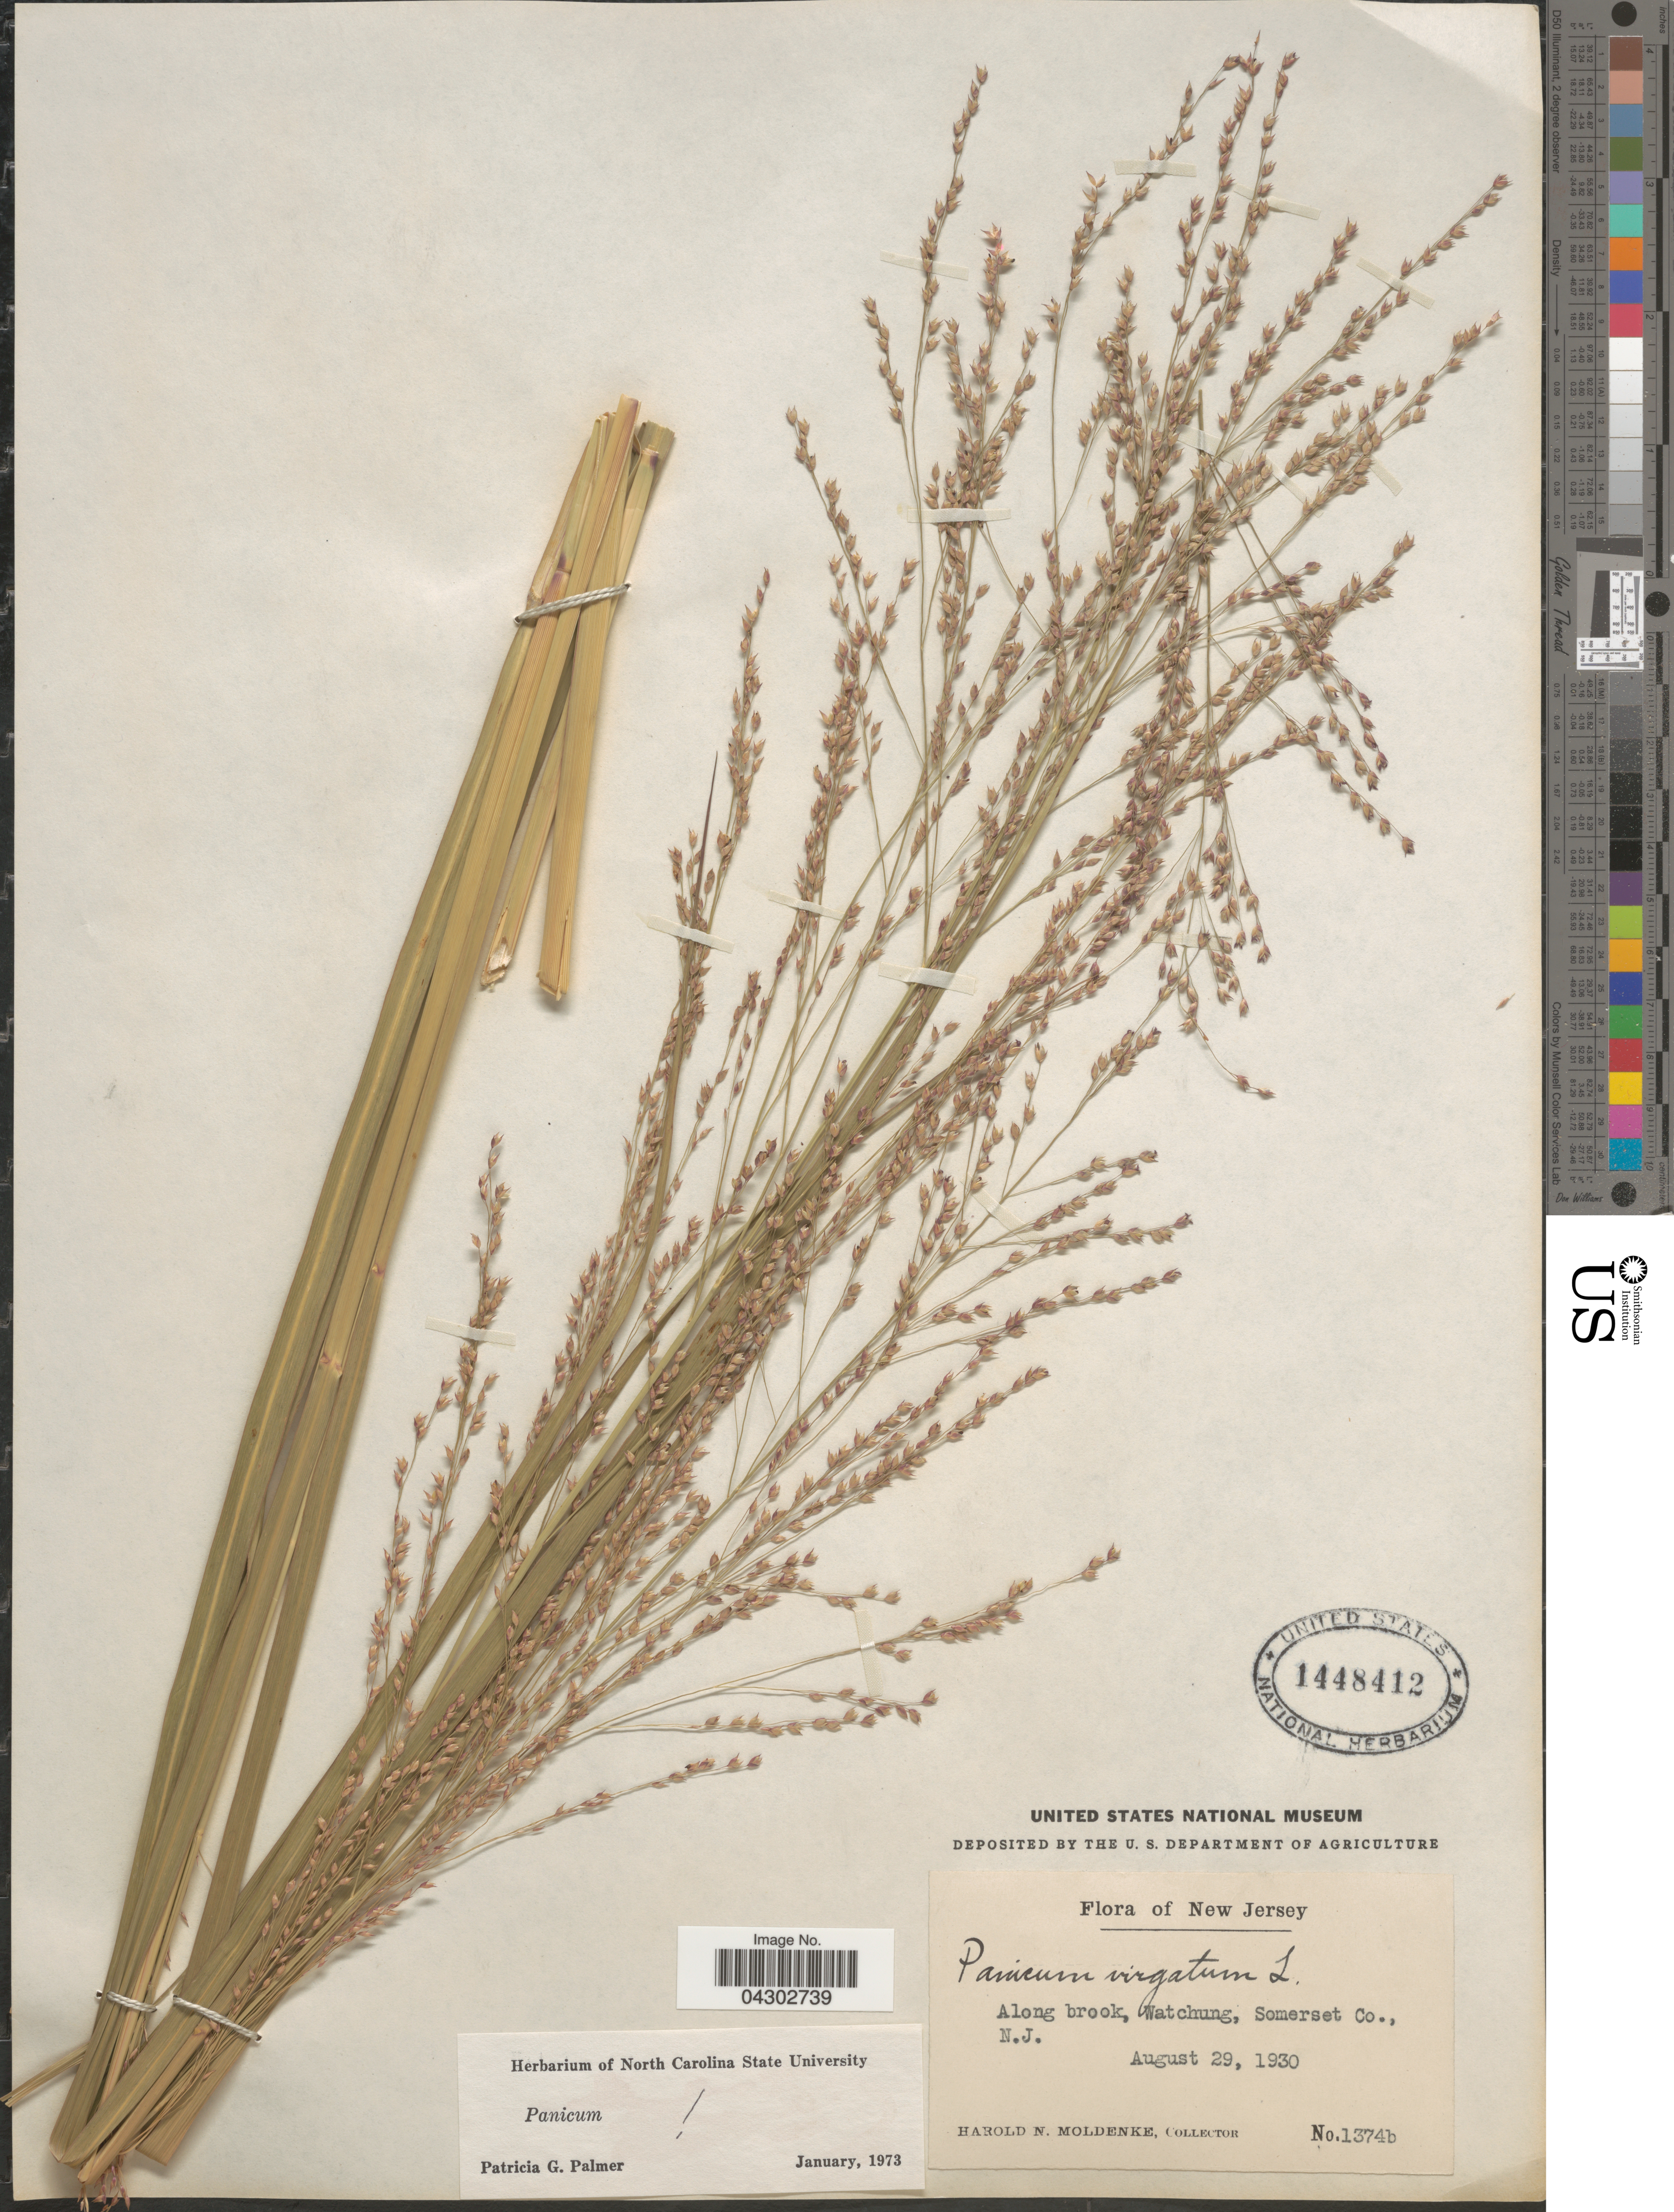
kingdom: Plantae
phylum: Tracheophyta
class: Liliopsida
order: Poales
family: Poaceae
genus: Panicum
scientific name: Panicum virgatum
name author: L.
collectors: H. N. Moldenke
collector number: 1374b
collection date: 1930-08-29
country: United States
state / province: New Jersey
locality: Along brook, Watchung, Somerset Co.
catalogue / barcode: US 1448412